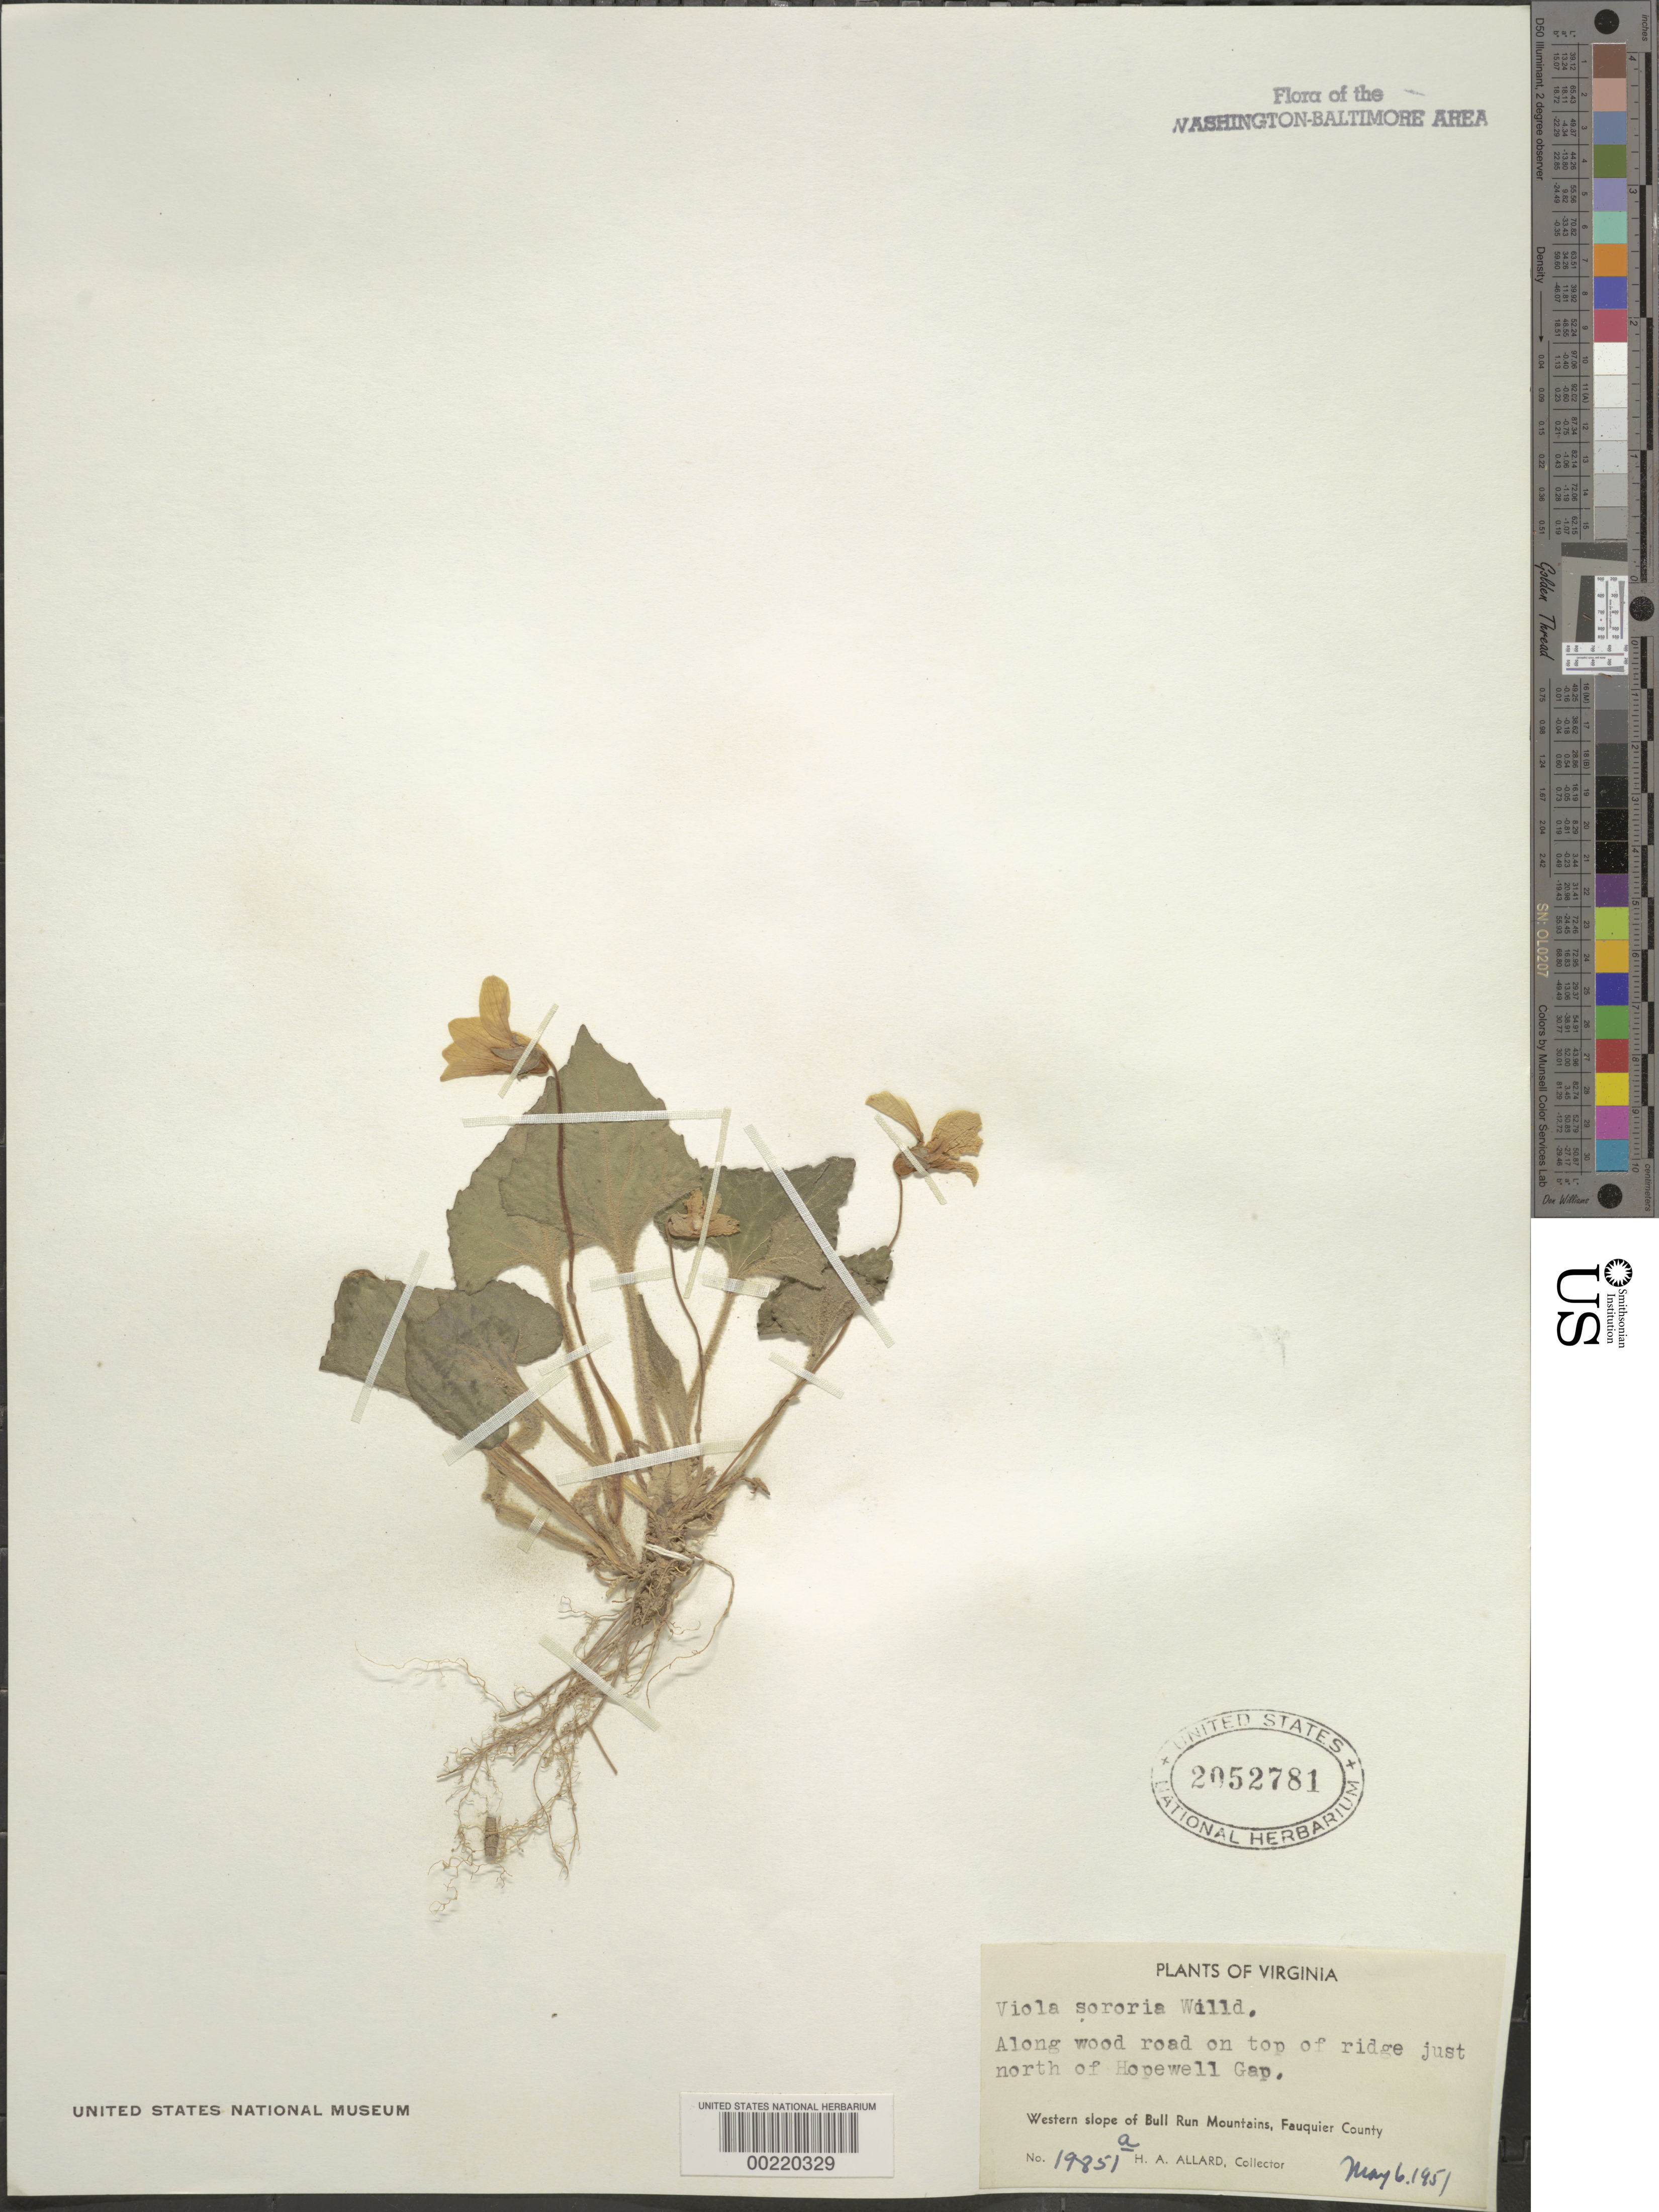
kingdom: Plantae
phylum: Tracheophyta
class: Magnoliopsida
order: Malpighiales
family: Violaceae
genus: Viola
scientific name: Viola sororia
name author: Willd.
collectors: H. A. Allard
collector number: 19851A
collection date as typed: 06 May 1951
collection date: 1951-05-06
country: United States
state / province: Virginia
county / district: Fauquier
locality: North of Hopewell Gap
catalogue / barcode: US 2052781